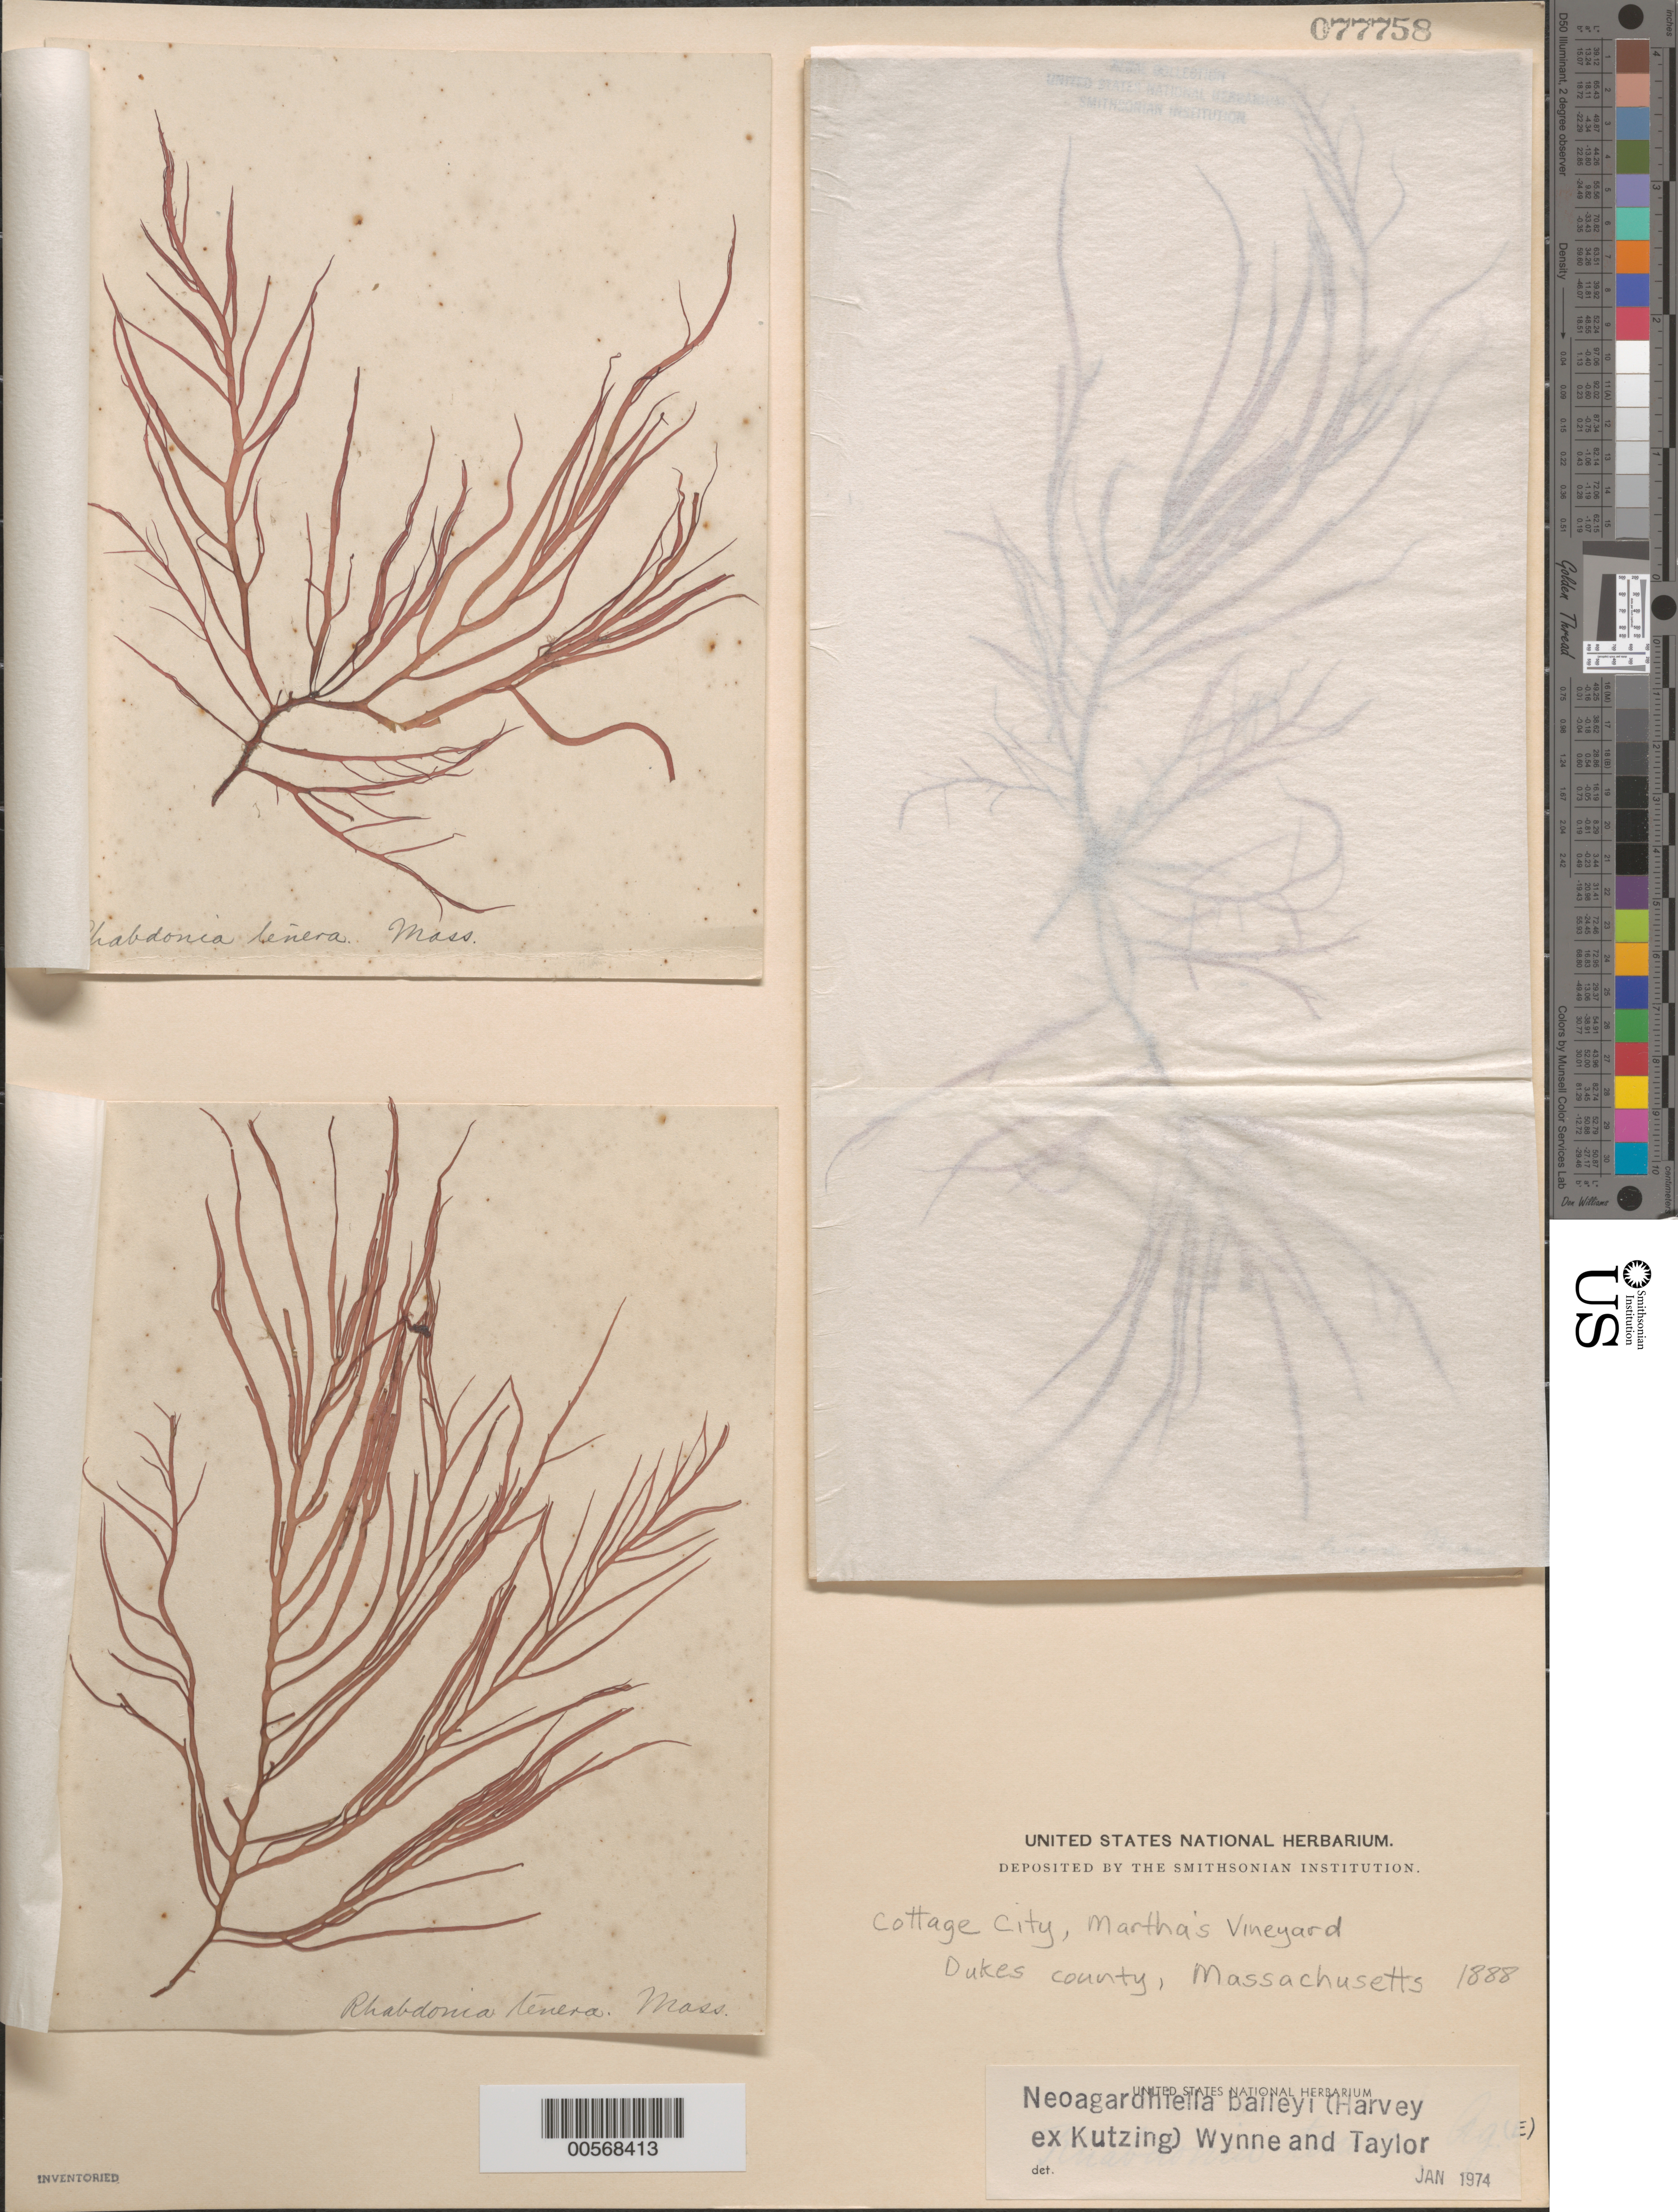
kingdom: Plantae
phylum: Rhodophyta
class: Florideophyceae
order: Gigartinales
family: Solieriaceae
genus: Agardhiella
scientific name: Agardhiella subulata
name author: (C. Agardh) G.T.Kraft & M.J. Wynne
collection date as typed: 1888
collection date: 1888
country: United States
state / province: Massachusetts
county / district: Dukes County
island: Martha's Vineyard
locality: Cottage City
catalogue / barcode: US 77758